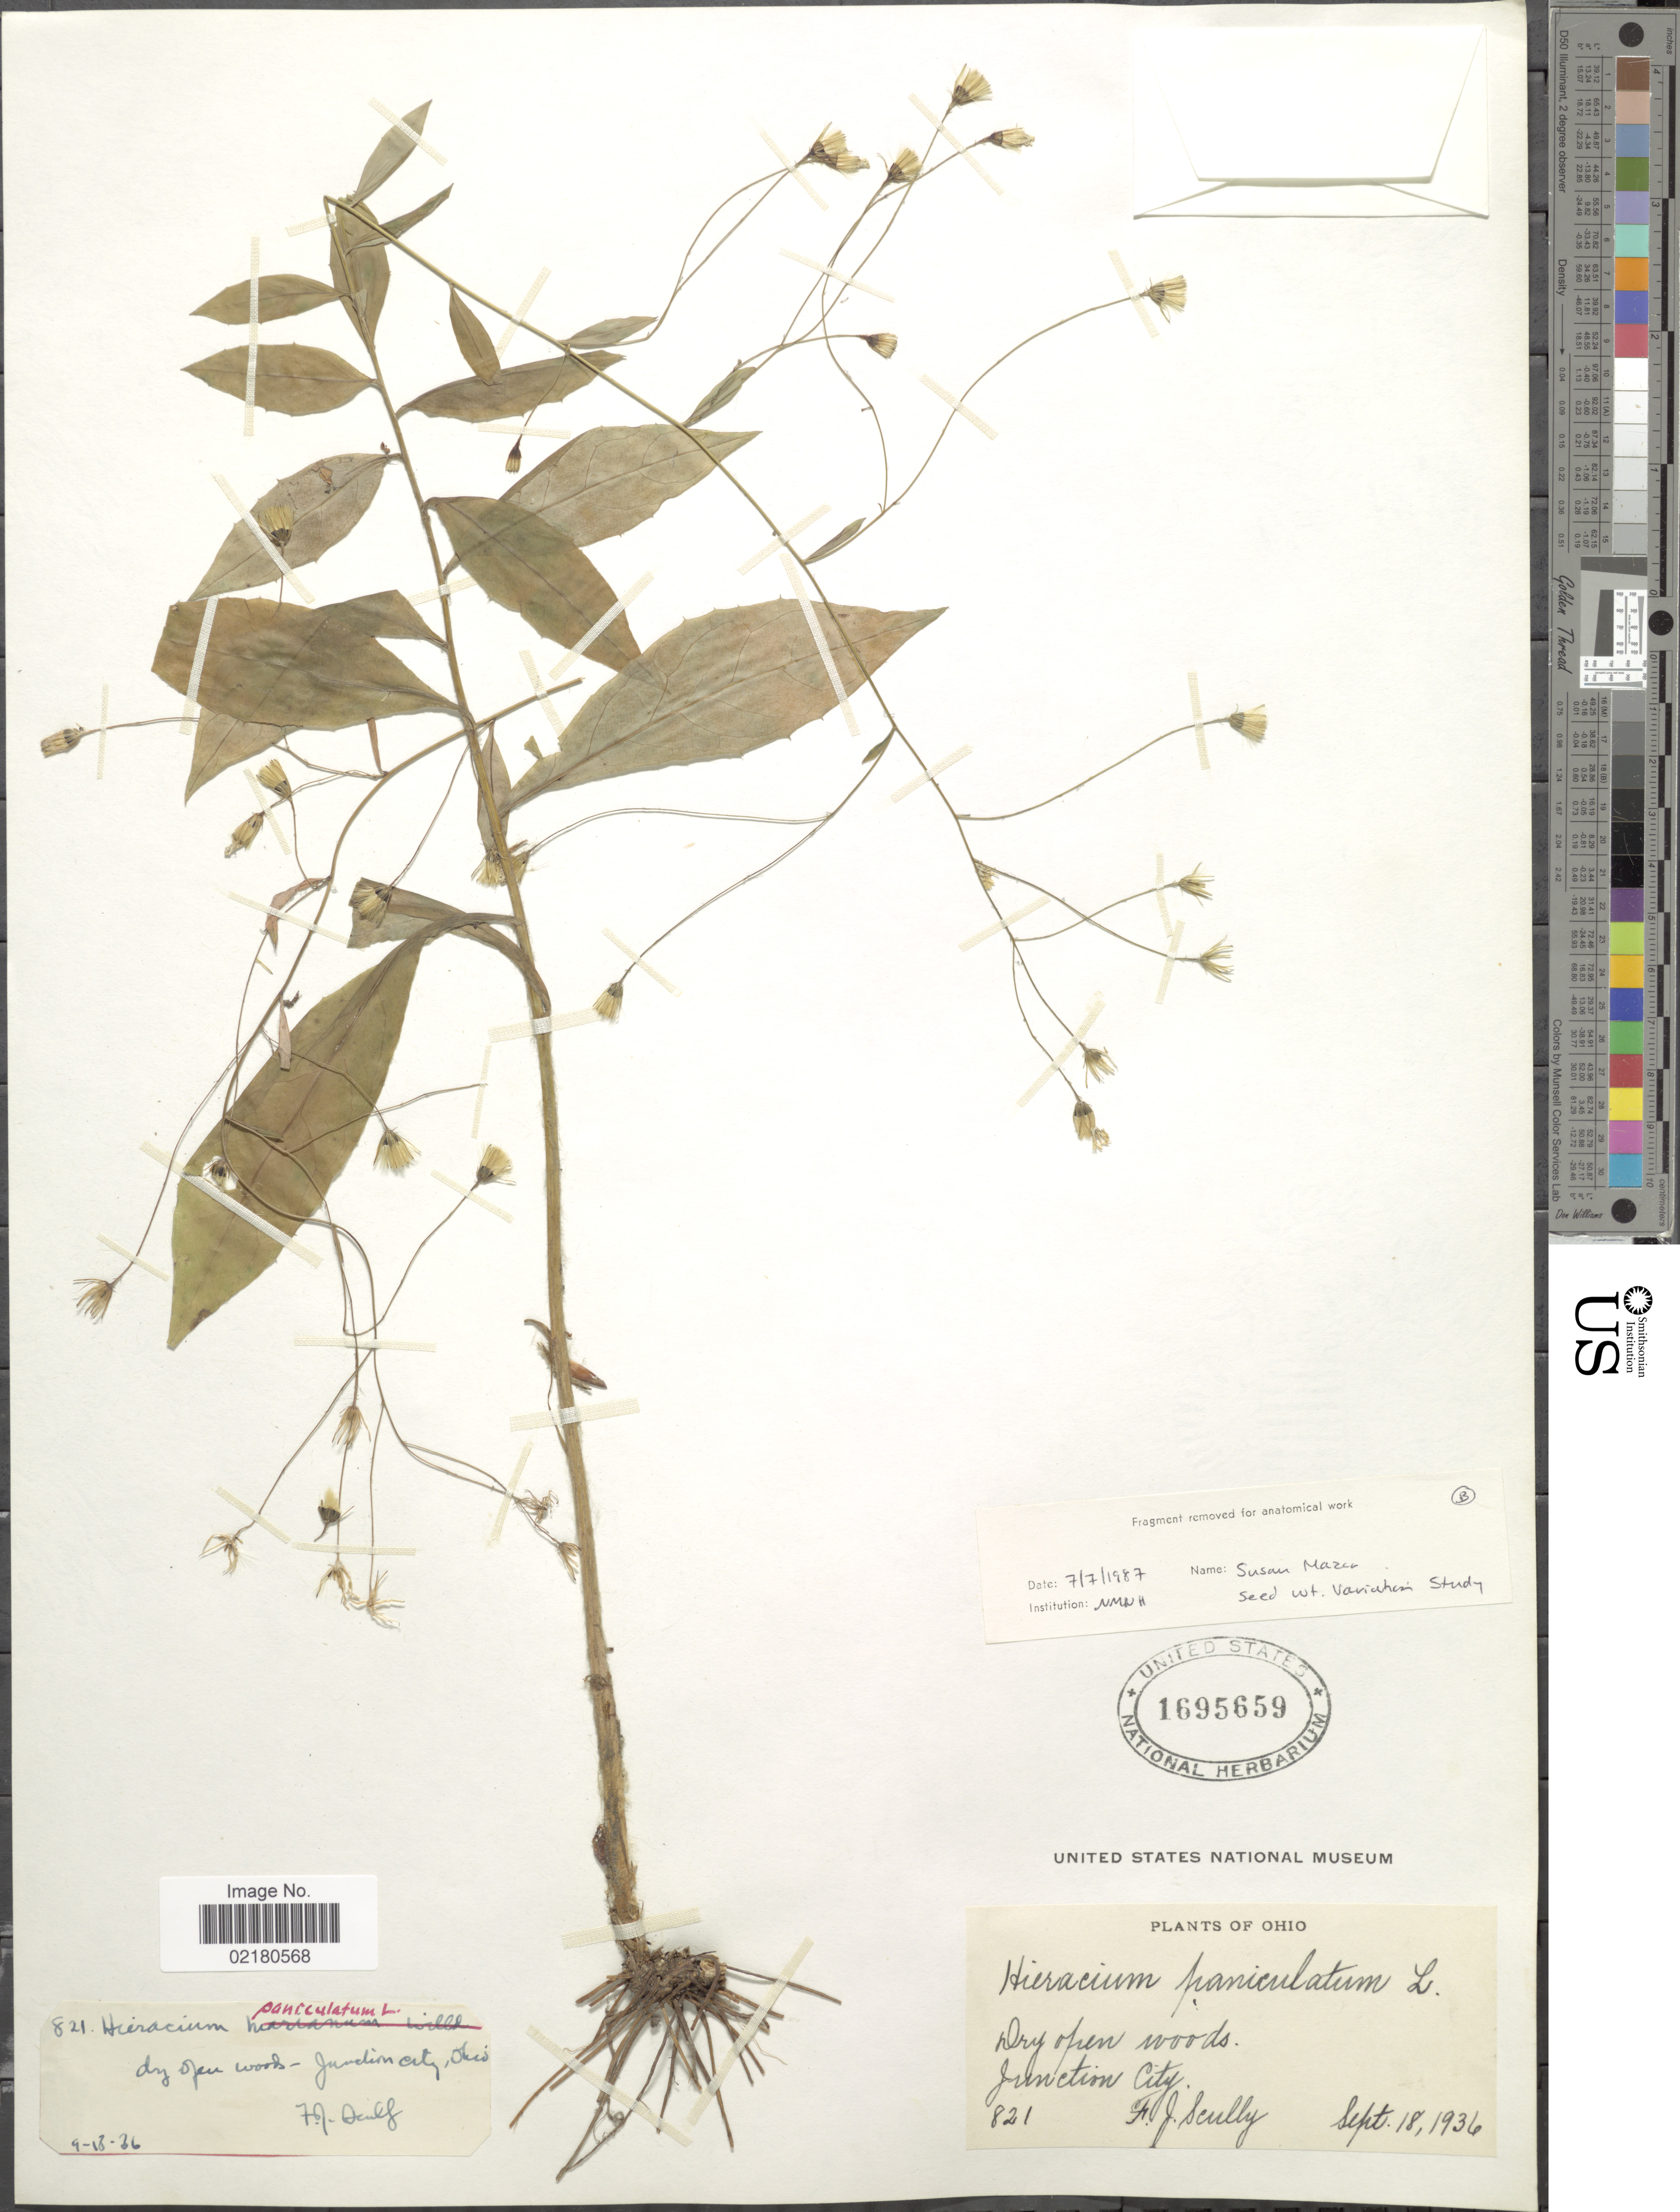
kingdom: Plantae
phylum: Tracheophyta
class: Magnoliopsida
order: Asterales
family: Asteraceae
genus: Hieracium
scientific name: Hieracium paniculatum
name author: L.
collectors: F. Scully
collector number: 821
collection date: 1936-09-18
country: United States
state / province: Ohio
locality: Dry open woods, Junction City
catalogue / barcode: US 1695659